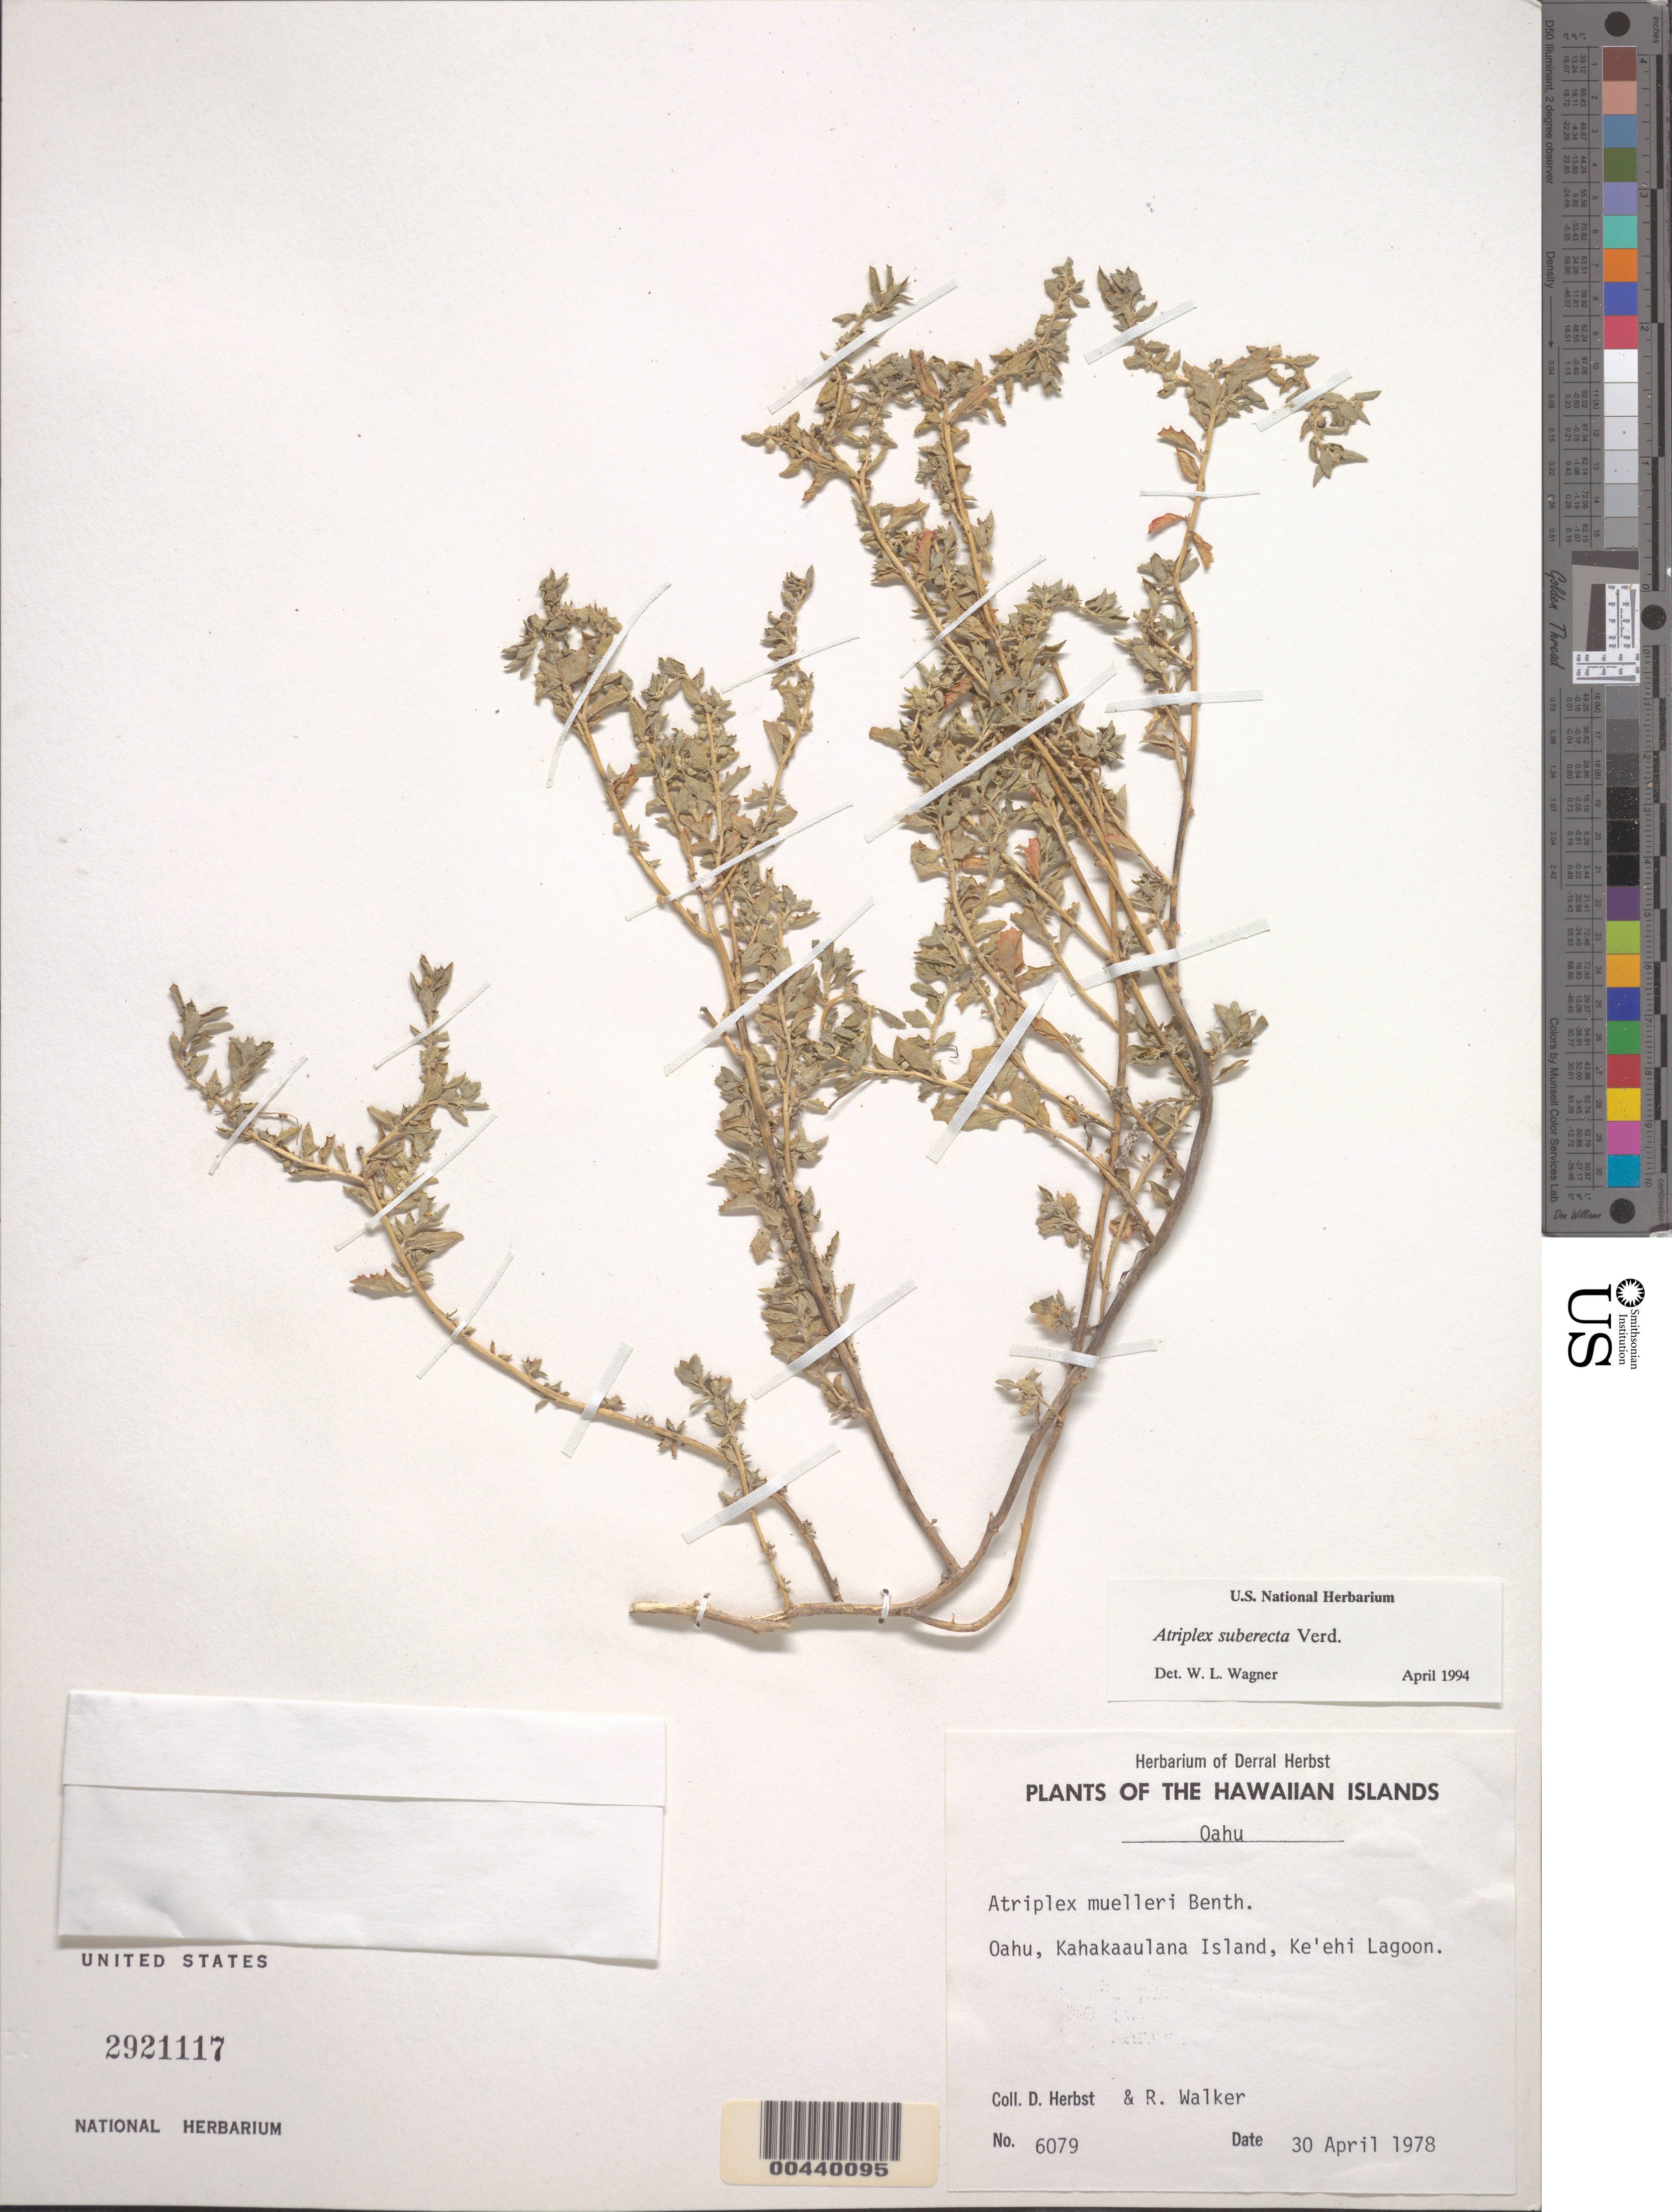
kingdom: Plantae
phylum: Tracheophyta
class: Magnoliopsida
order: Caryophyllales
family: Amaranthaceae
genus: Atriplex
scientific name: Atriplex suberecta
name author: Verd.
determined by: Wagner, W. L., (BOT), Smithsonian Institution - National Museum of Natural History (UNITED STATES)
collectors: D. R. Herbst & R. Walker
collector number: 6079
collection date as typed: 30 Apr 1978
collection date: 1978-04-30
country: United States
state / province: Hawaii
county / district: Kauai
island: Kaua'i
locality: Ke'ehi Lagoon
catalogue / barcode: US 2921117